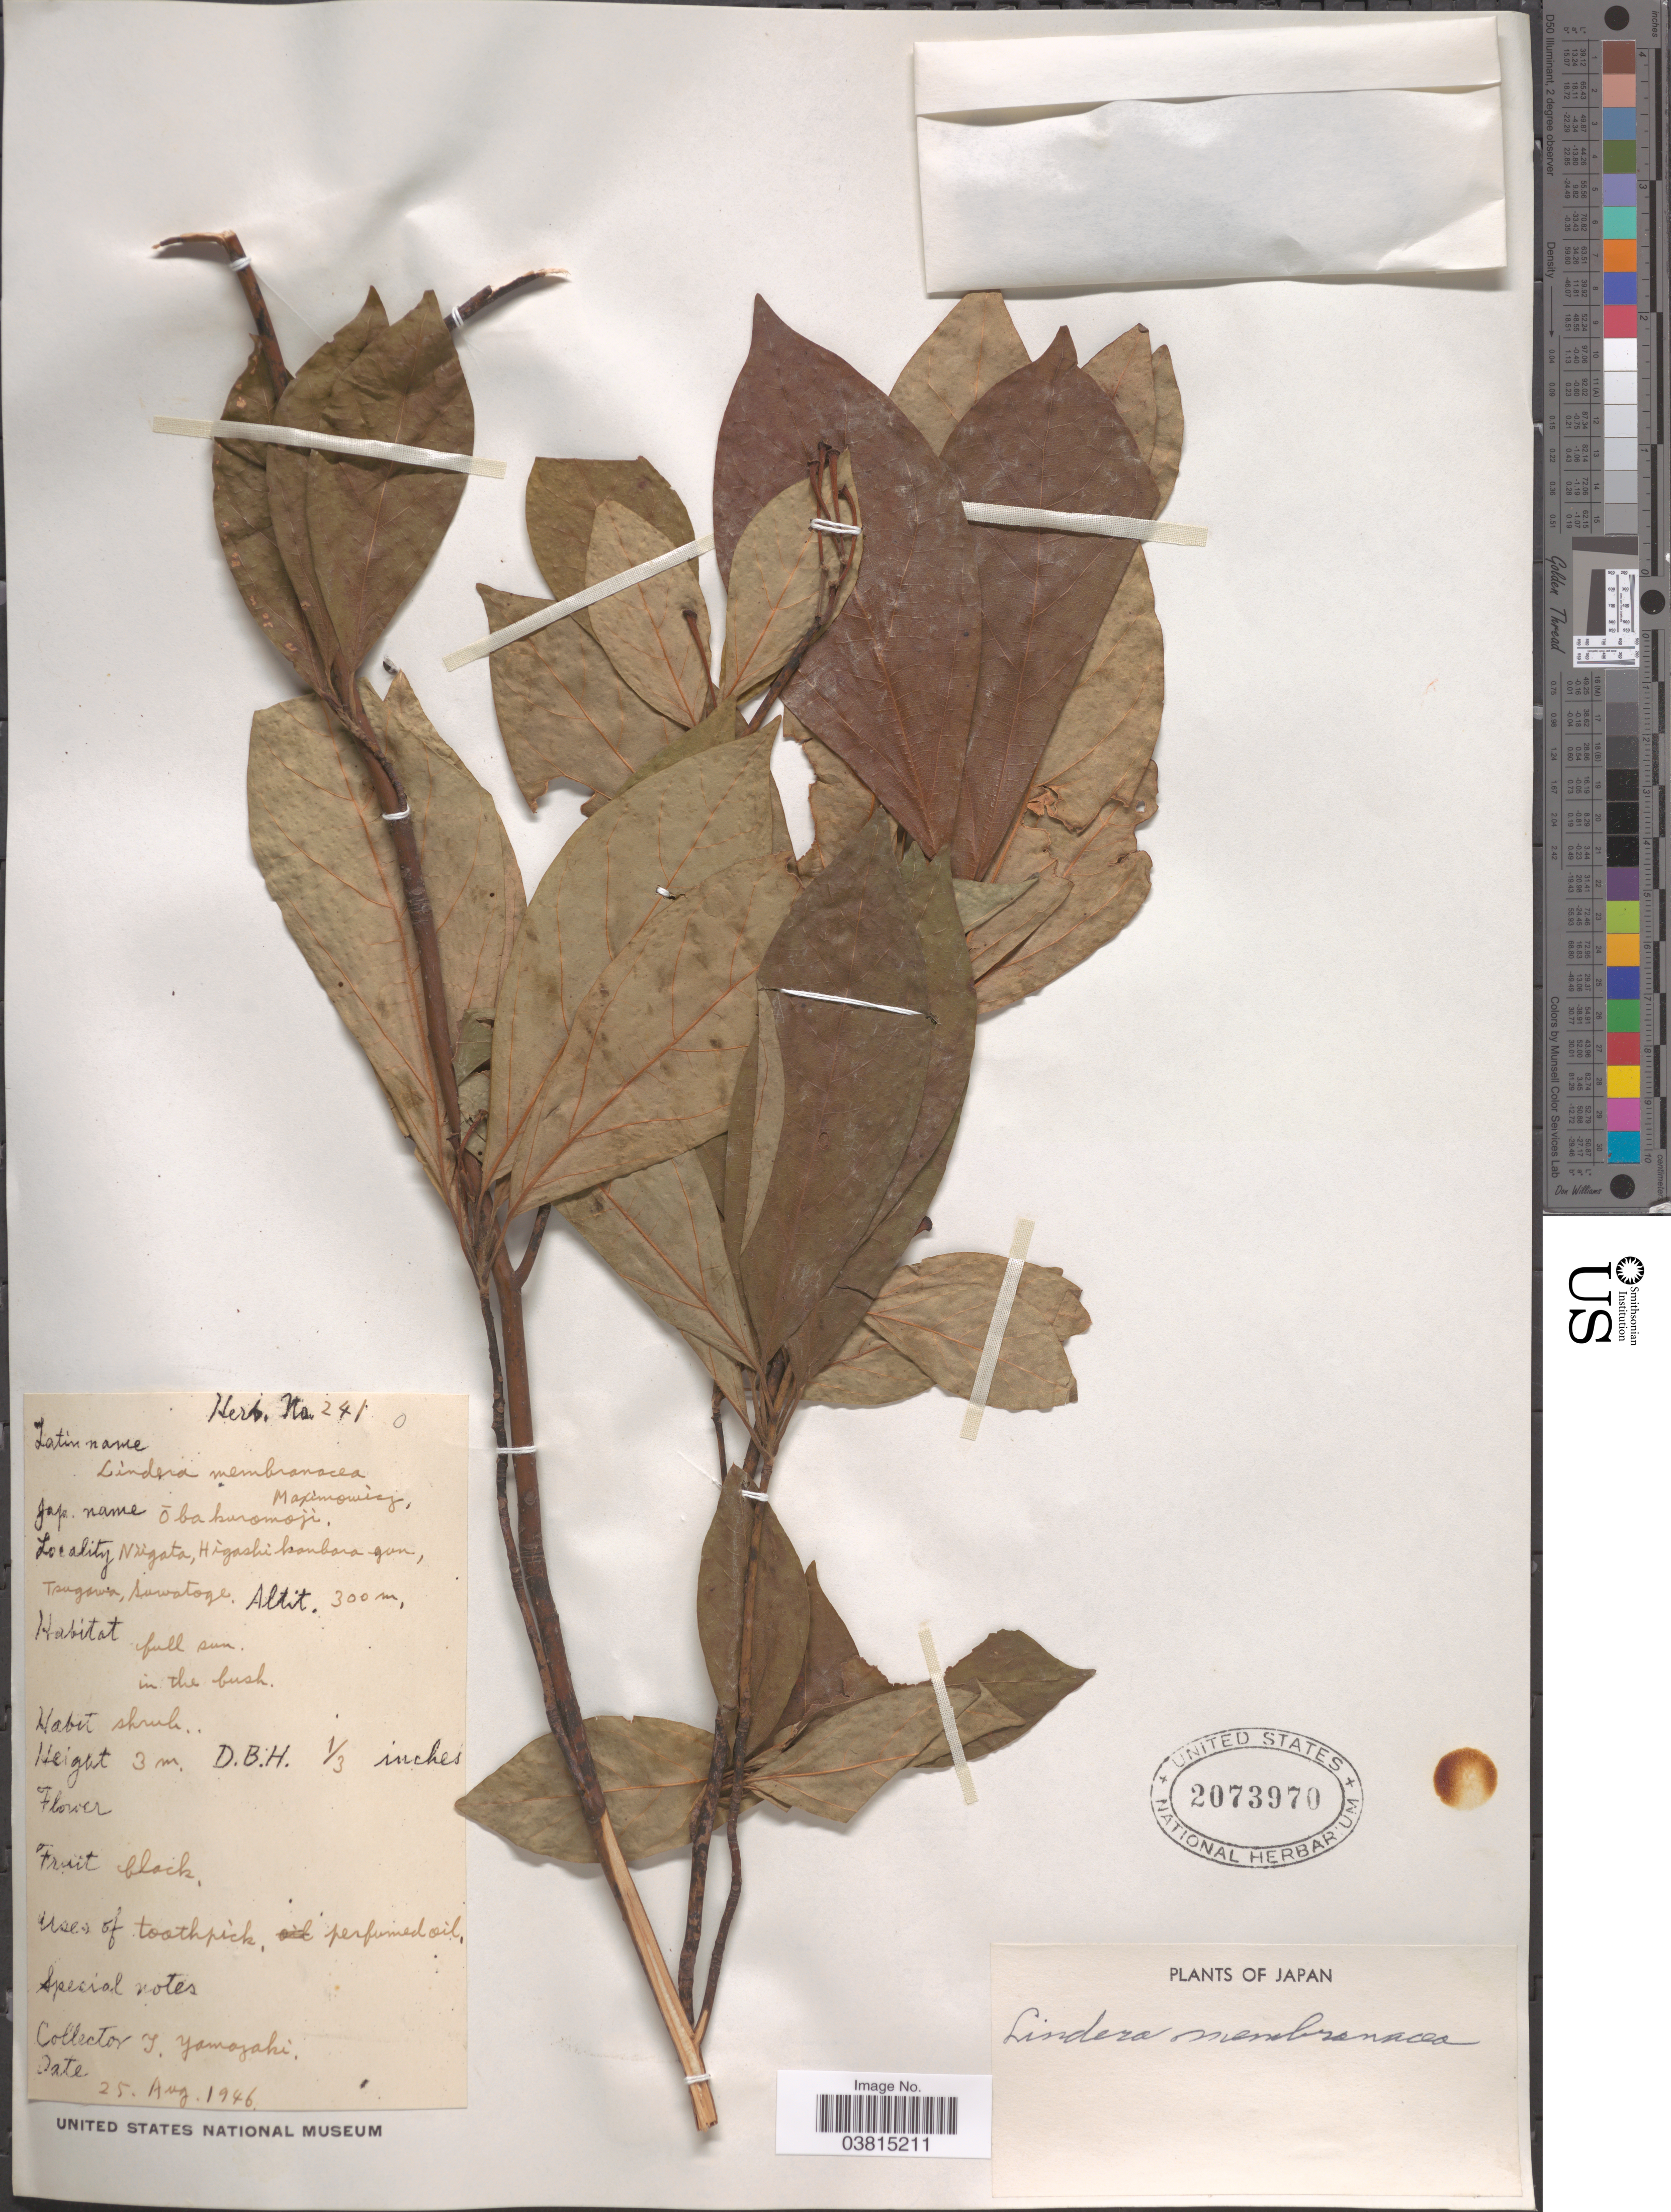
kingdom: Plantae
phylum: Tracheophyta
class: Magnoliopsida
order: Laurales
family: Lauraceae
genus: Lindera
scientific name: Lindera membranacea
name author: Maxim.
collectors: T. Yamazaki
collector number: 241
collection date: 1946-08-25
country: Japan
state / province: Niigata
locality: Higashi kanbara gun, Tsugawa, Suwatoge.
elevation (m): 300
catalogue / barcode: US 2073970